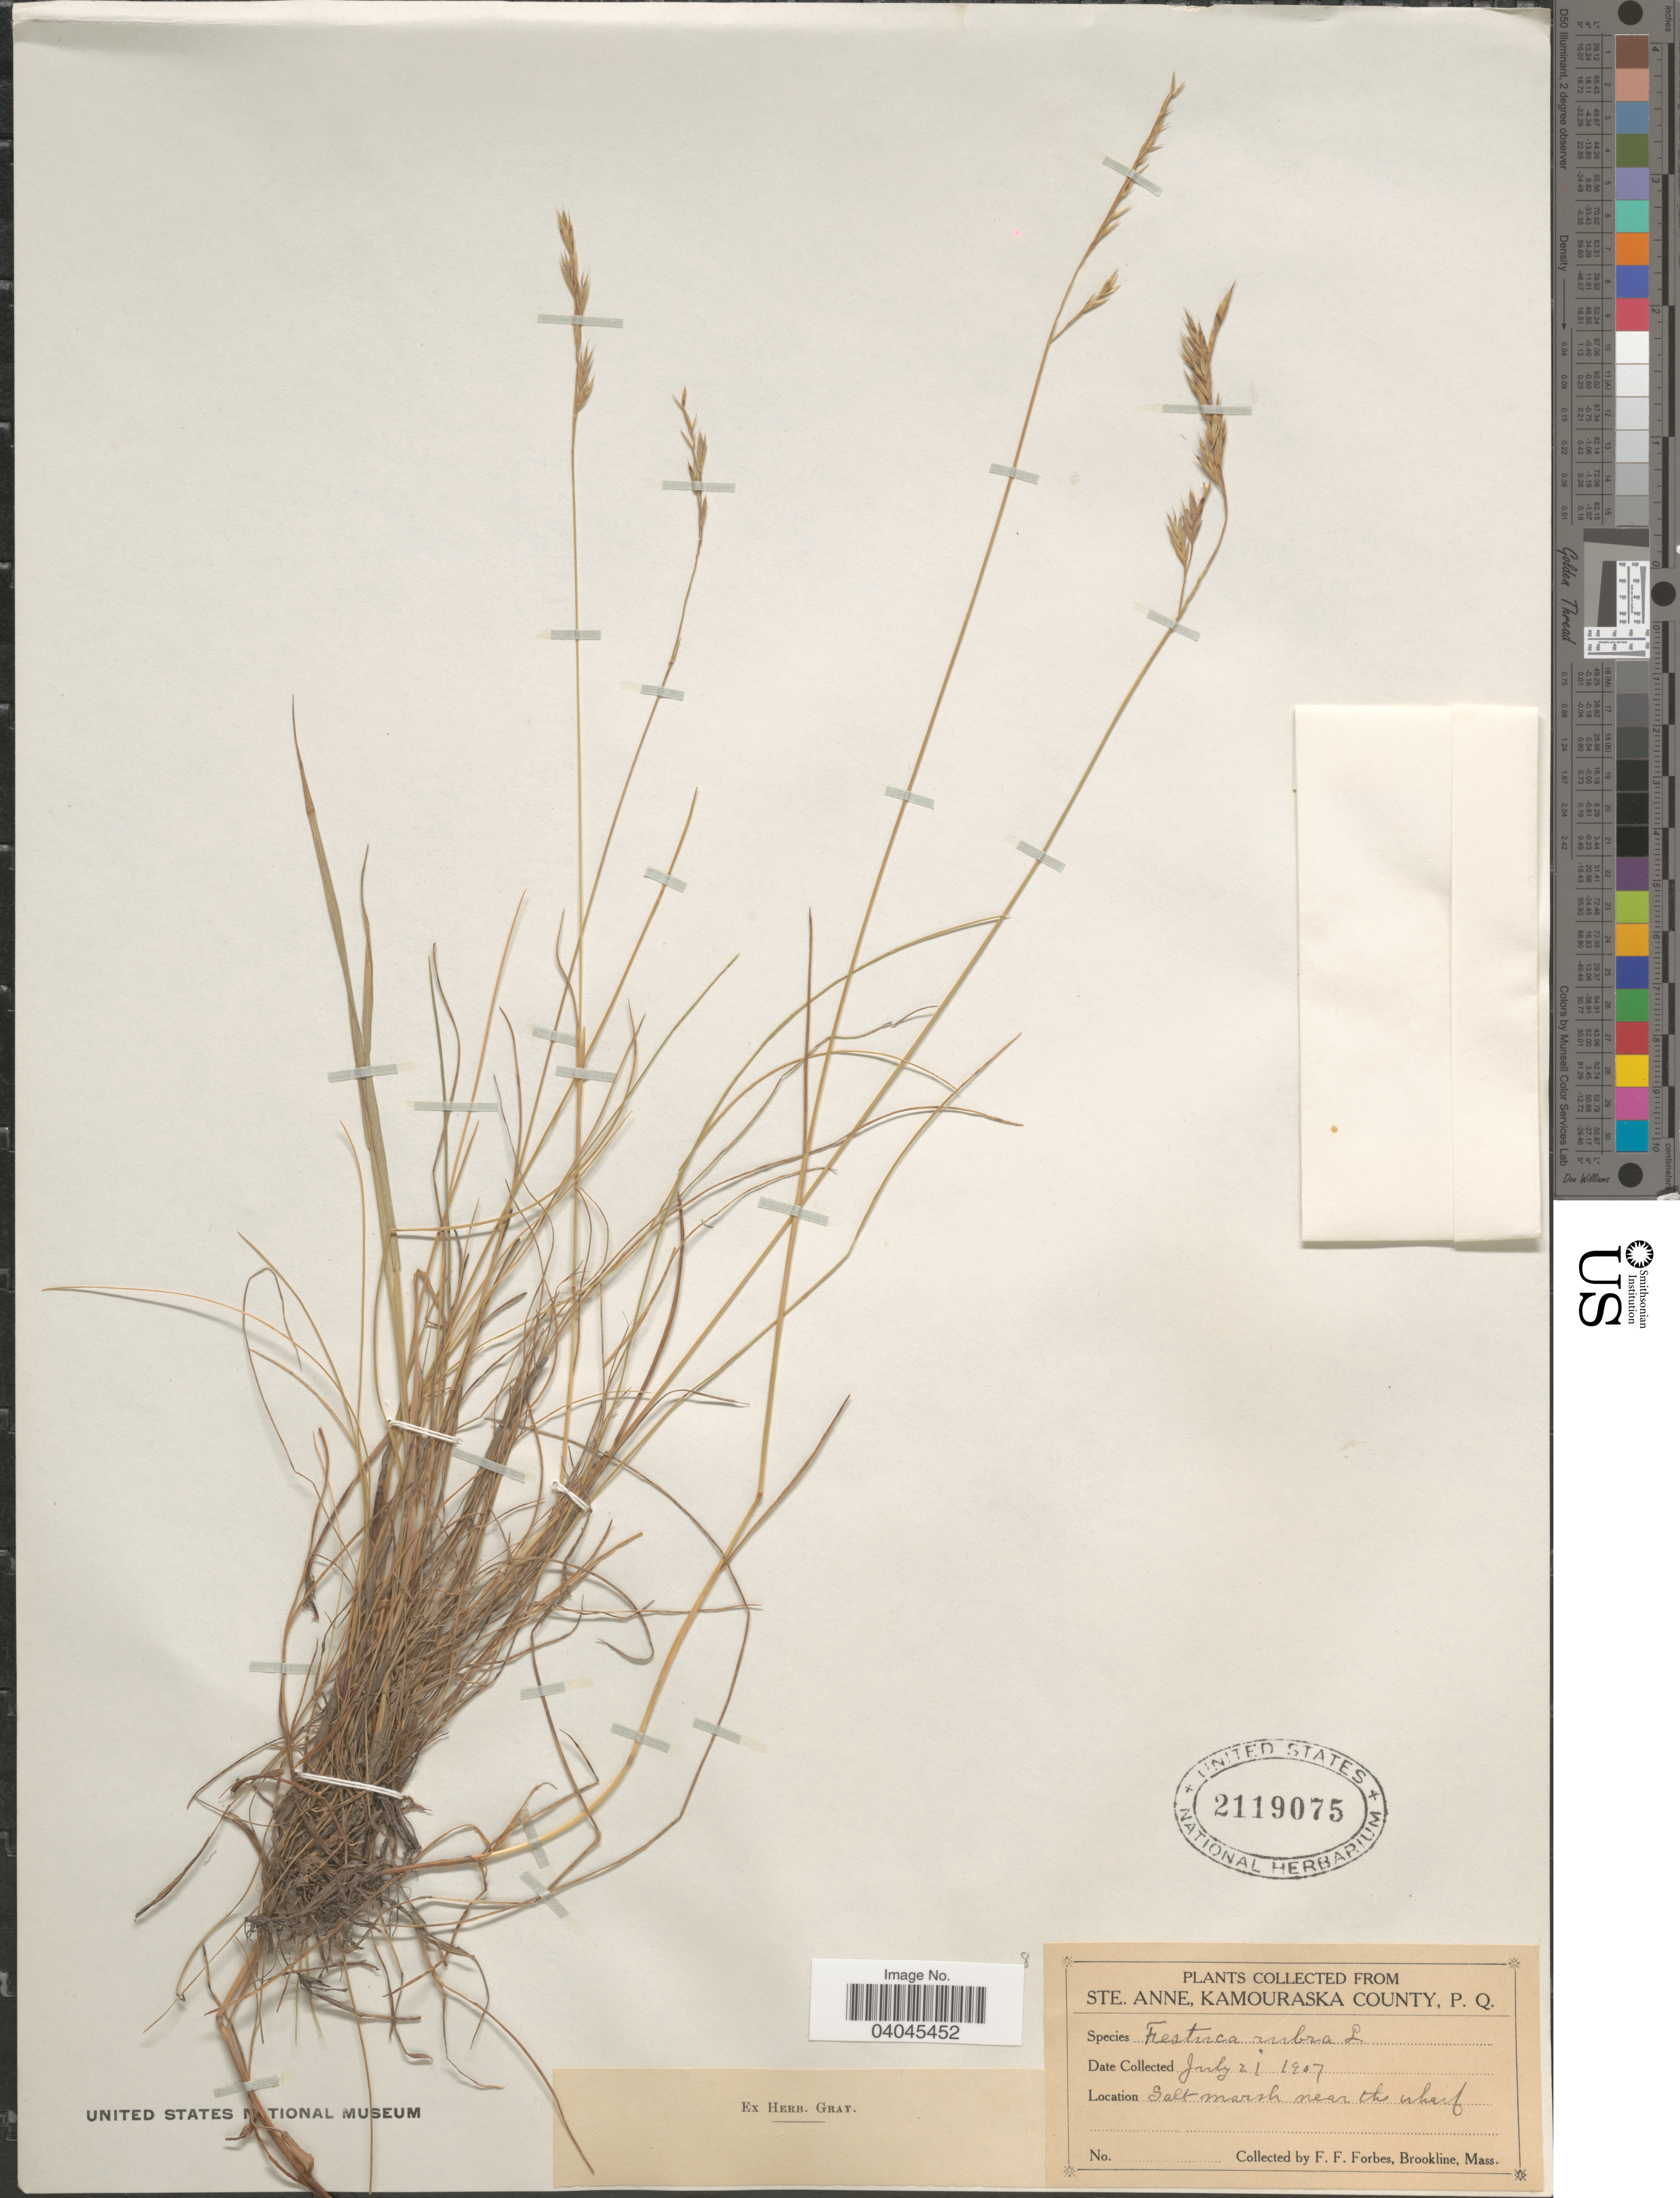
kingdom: Plantae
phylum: Tracheophyta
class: Liliopsida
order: Poales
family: Poaceae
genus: Festuca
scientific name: Festuca rubra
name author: L.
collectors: F. Forbes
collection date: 1907-07-21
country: United States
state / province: Massachusetts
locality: Ste. Anne, Kamouraska County, P. Q. Salt marsh near the wharf.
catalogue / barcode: US 2119075